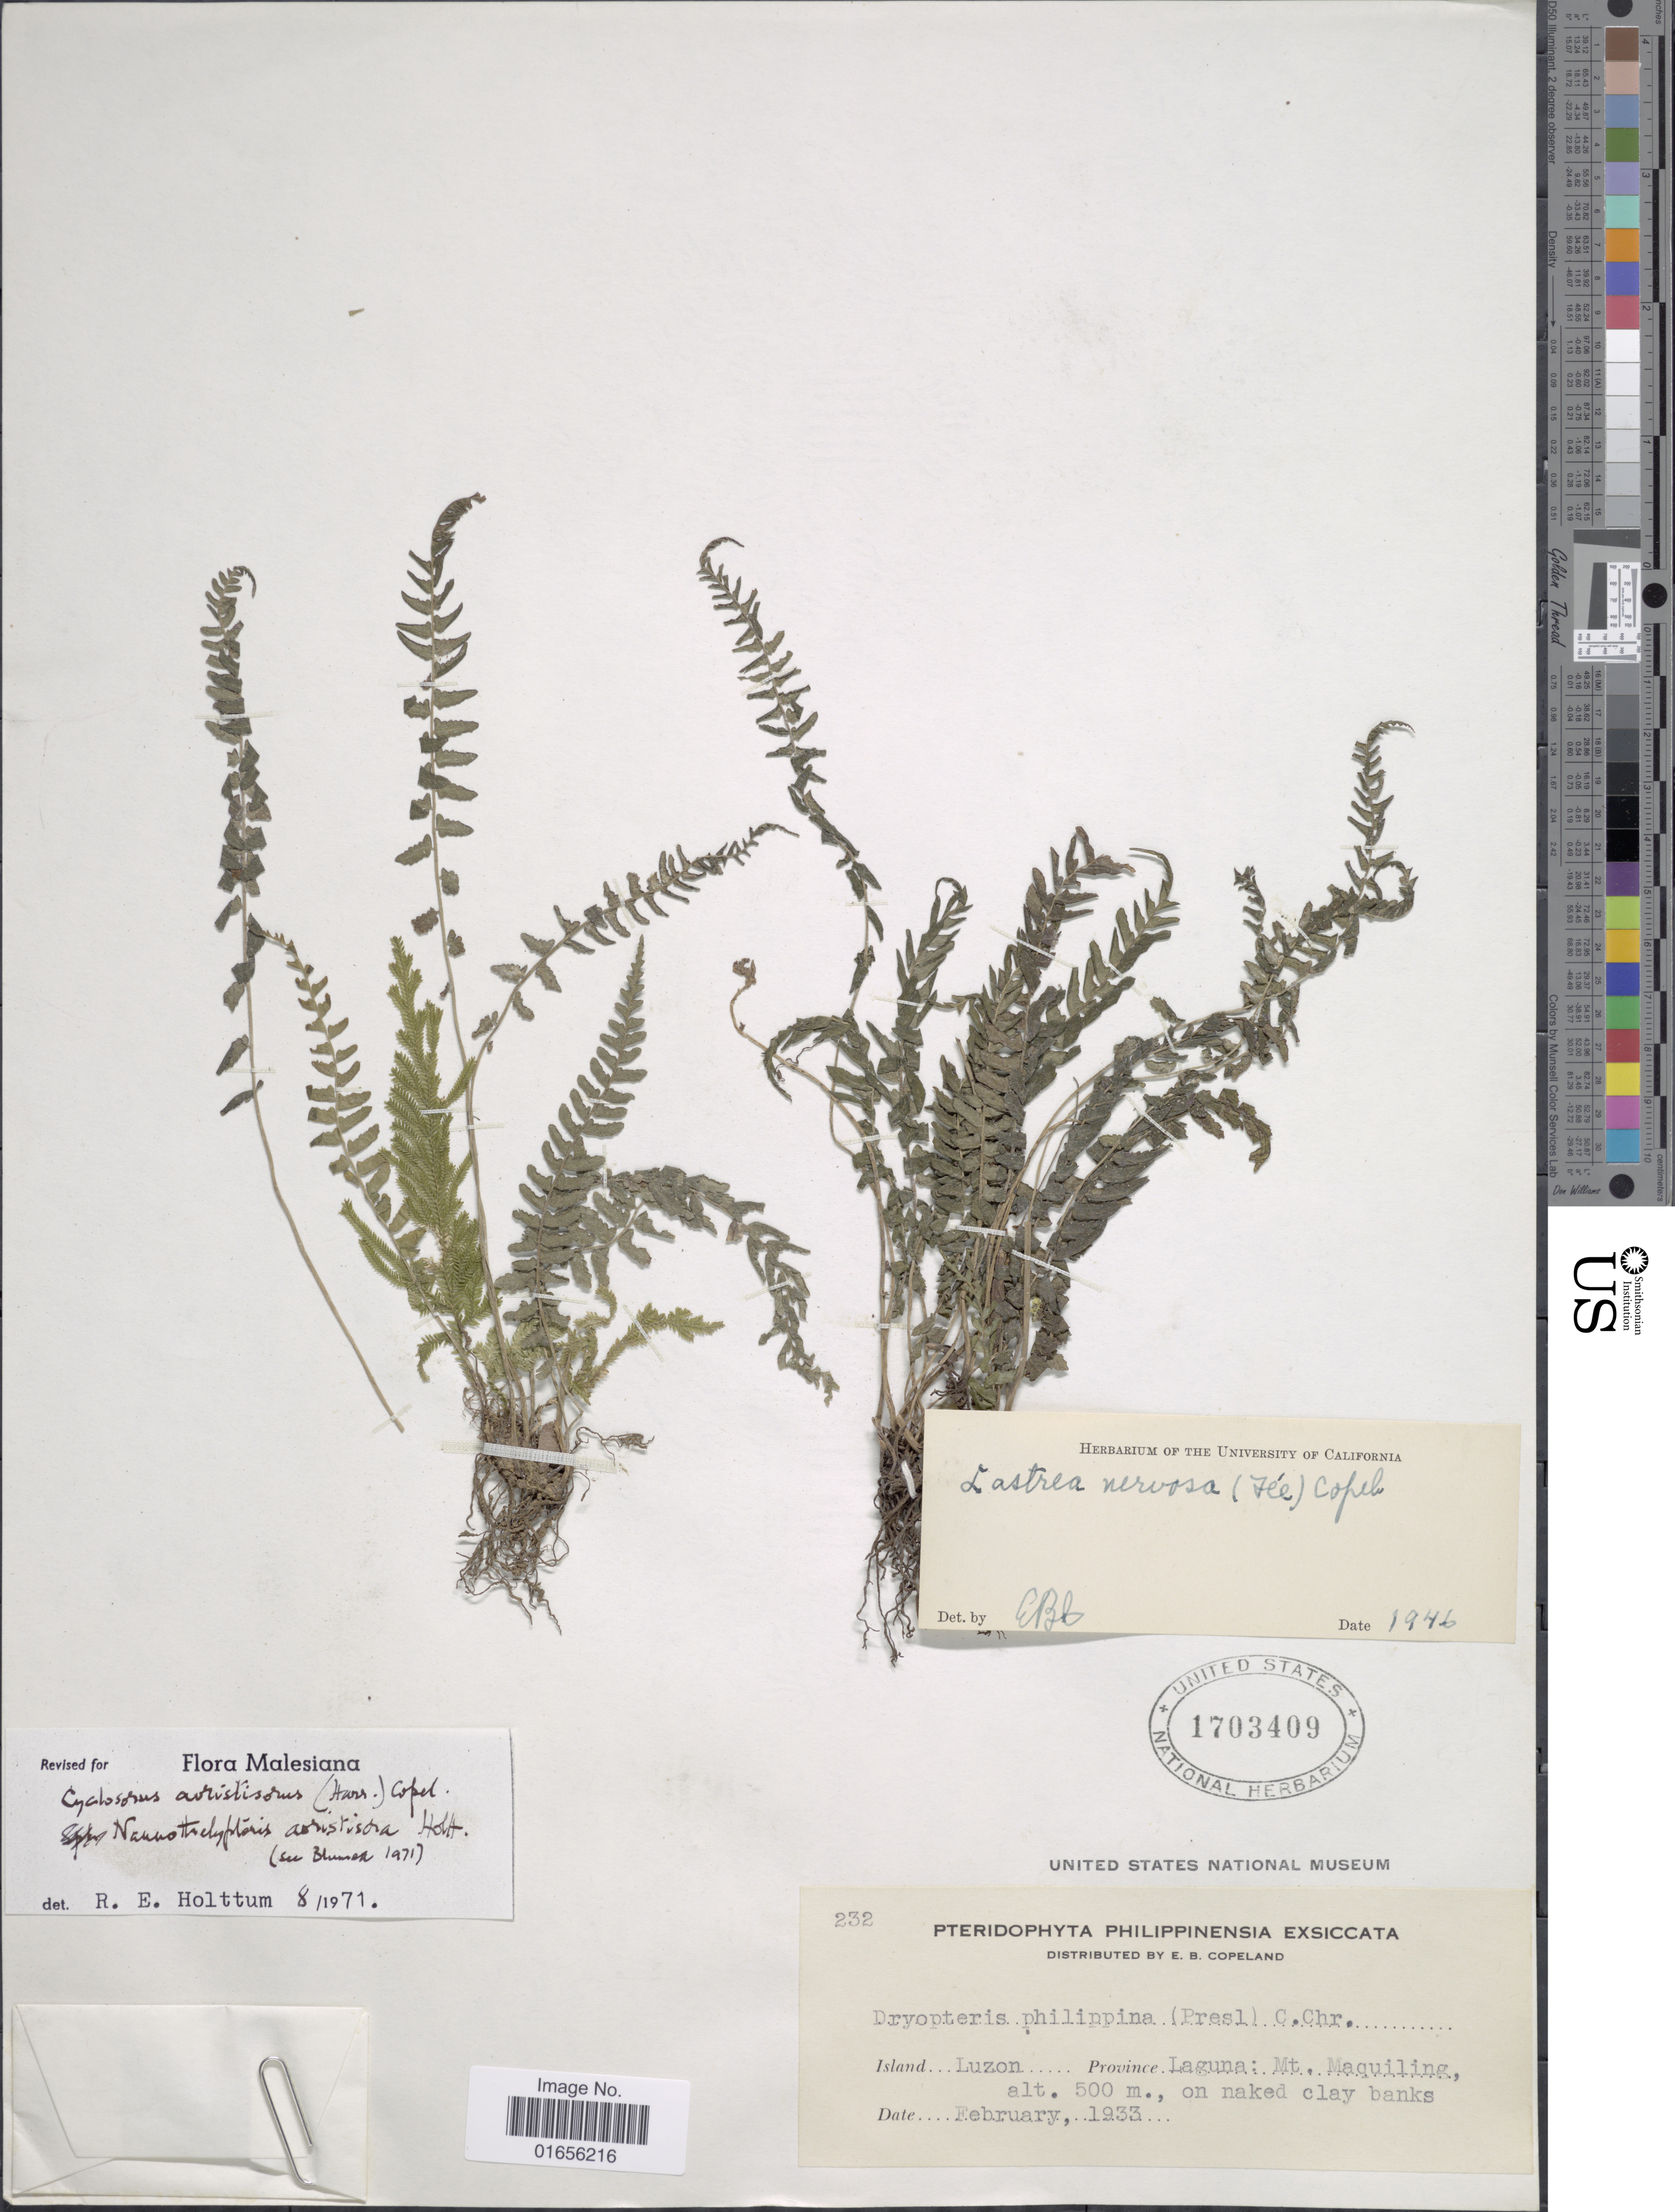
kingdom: Plantae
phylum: Tracheophyta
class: Polypodiopsida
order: Polypodiales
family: Thelypteridaceae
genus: Pronephrium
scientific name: Pronephrium aoristisora comb. ined.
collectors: E. B. Copeland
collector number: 232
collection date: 1933-02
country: Philippines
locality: Island Luzon, Province Laguna: Mt. Maquiling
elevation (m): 500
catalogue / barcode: US 1703409